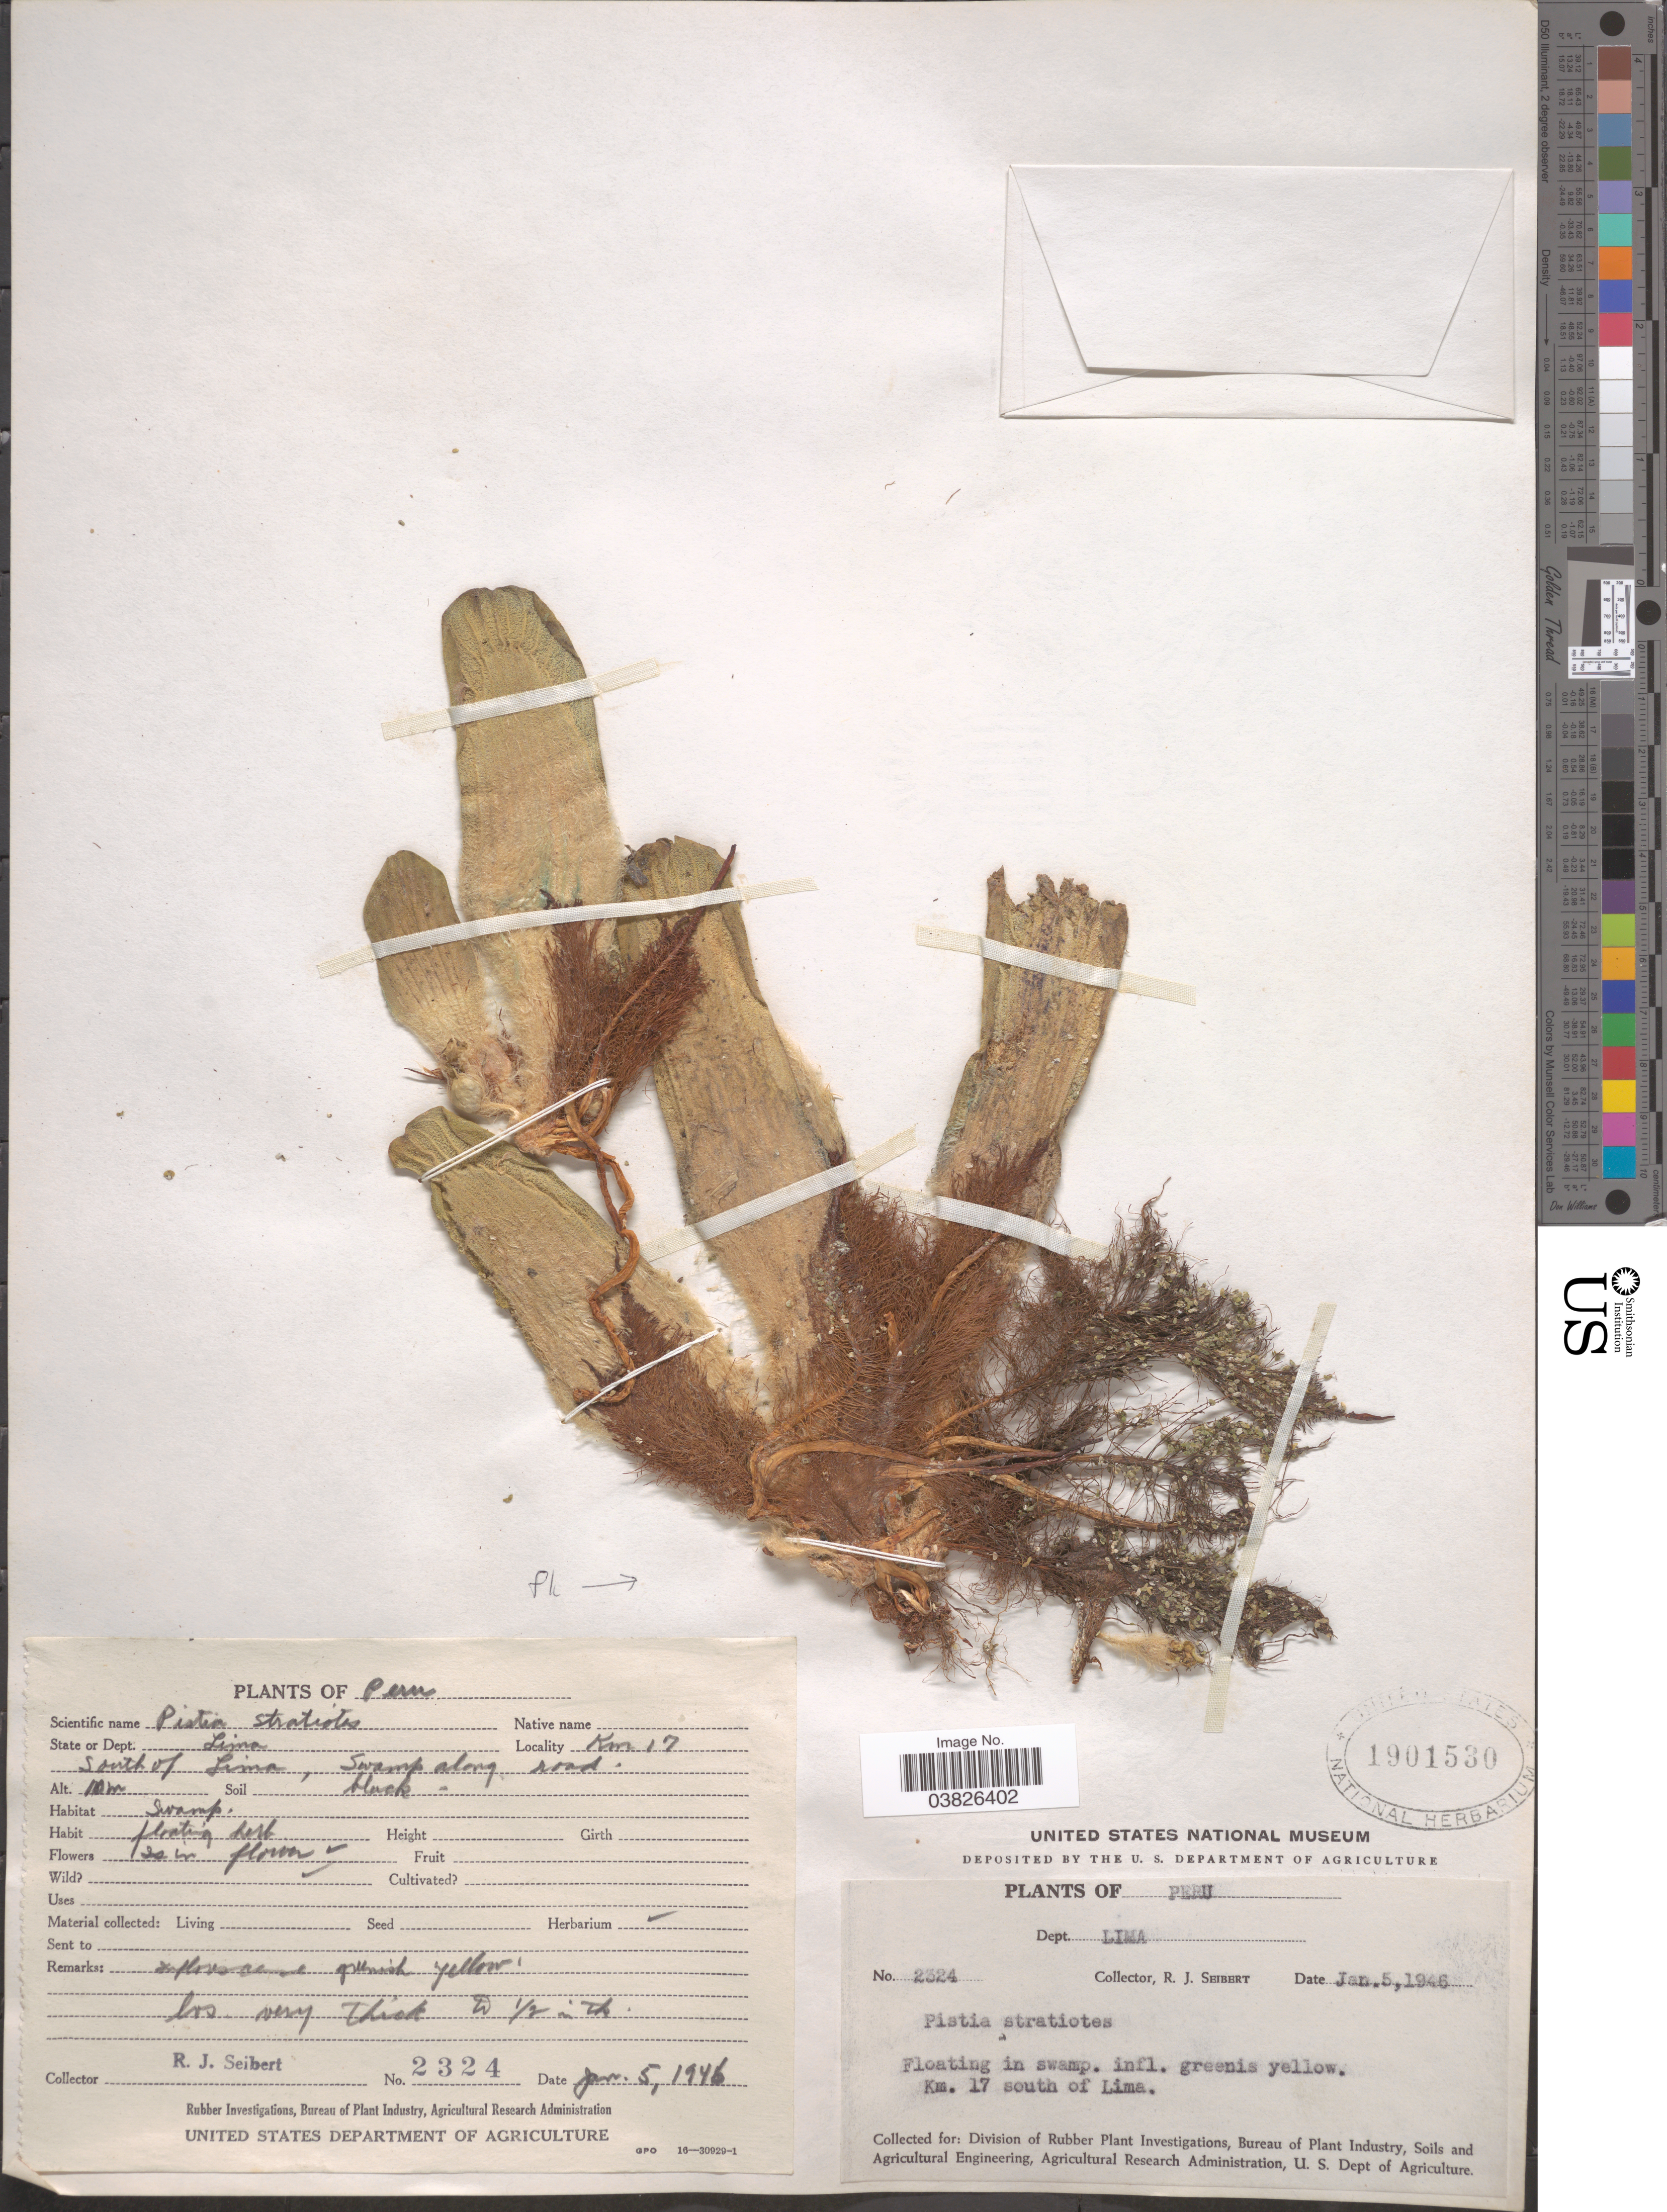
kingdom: Plantae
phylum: Tracheophyta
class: Liliopsida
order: Alismatales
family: Araceae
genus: Pistia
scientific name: Pistia stratiotes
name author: L.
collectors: R. J. Seibert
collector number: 2324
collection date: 1946-01-05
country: Peru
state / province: Lima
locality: Dept. Lima. Km 17 south of Lima, swamp along road.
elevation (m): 11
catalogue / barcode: US 1901530